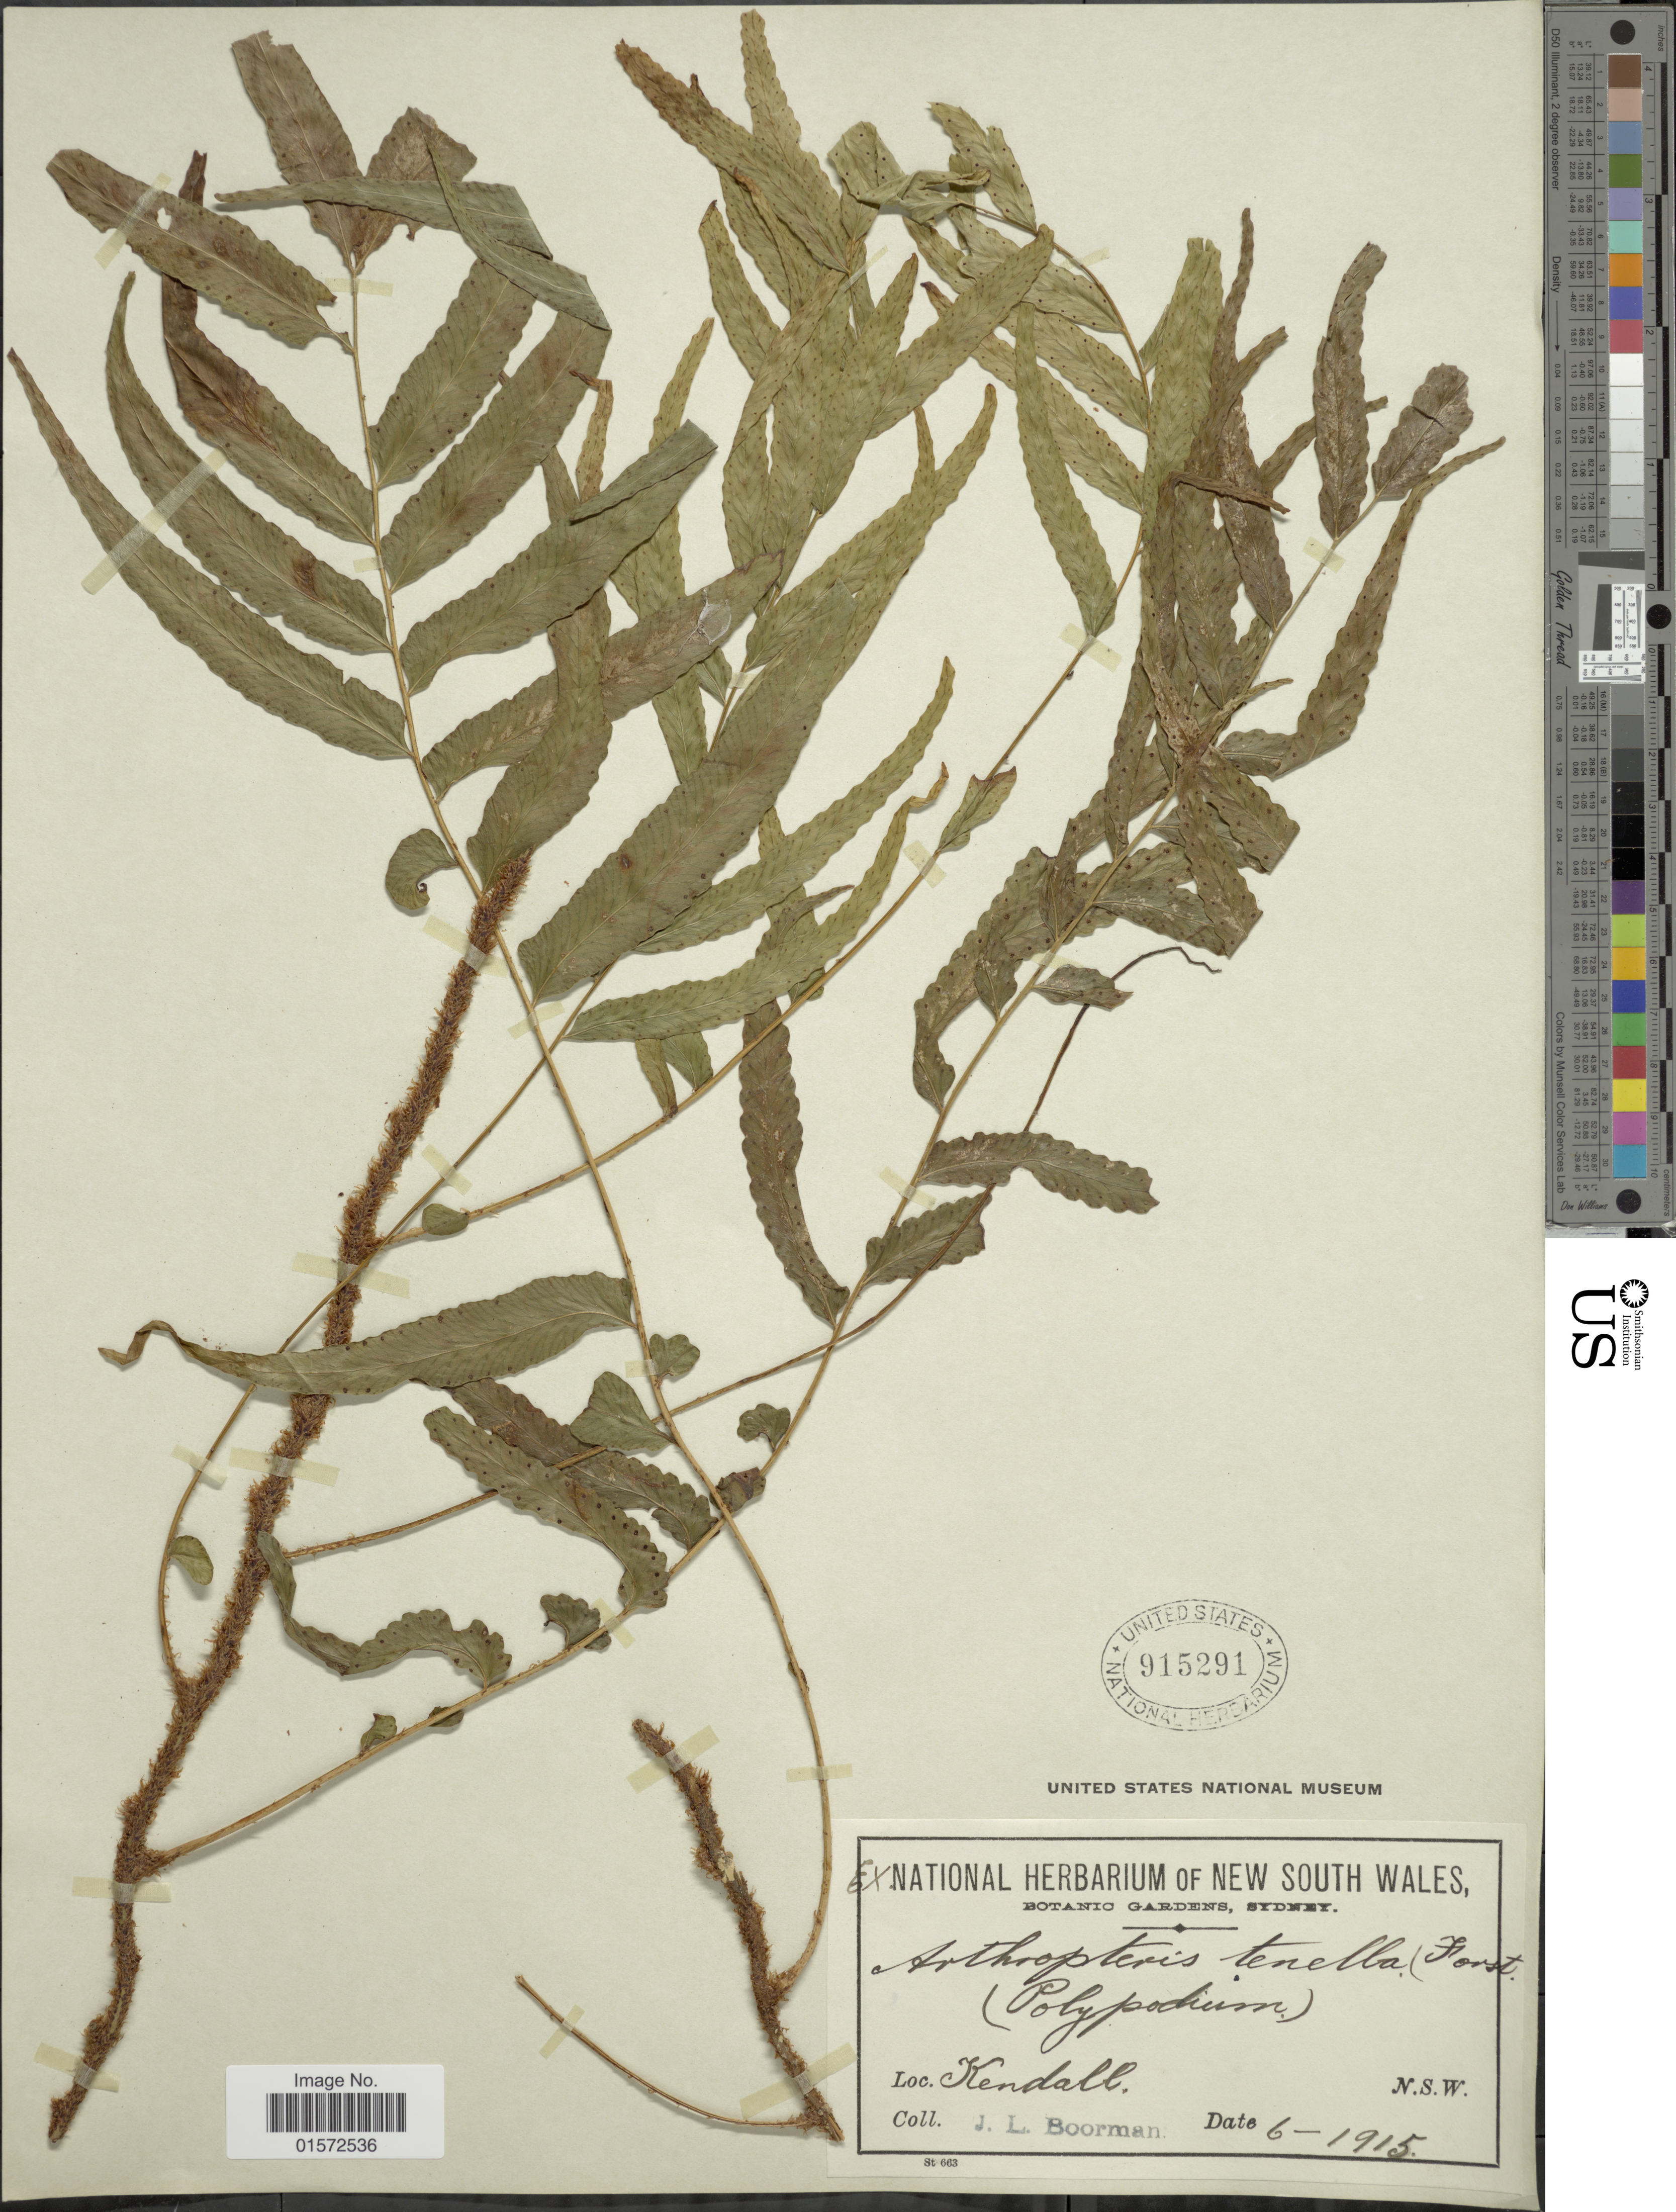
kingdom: Plantae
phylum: Tracheophyta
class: Polypodiopsida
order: Polypodiales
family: Tectariaceae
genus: Arthropteris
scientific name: Arthropteris tenella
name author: (G. Forst.) J. Sm. ex Hook. f.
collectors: J. Boorman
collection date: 1915-06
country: Australia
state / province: New South Wales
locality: Kendall, N.S.W.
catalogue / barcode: US 915291